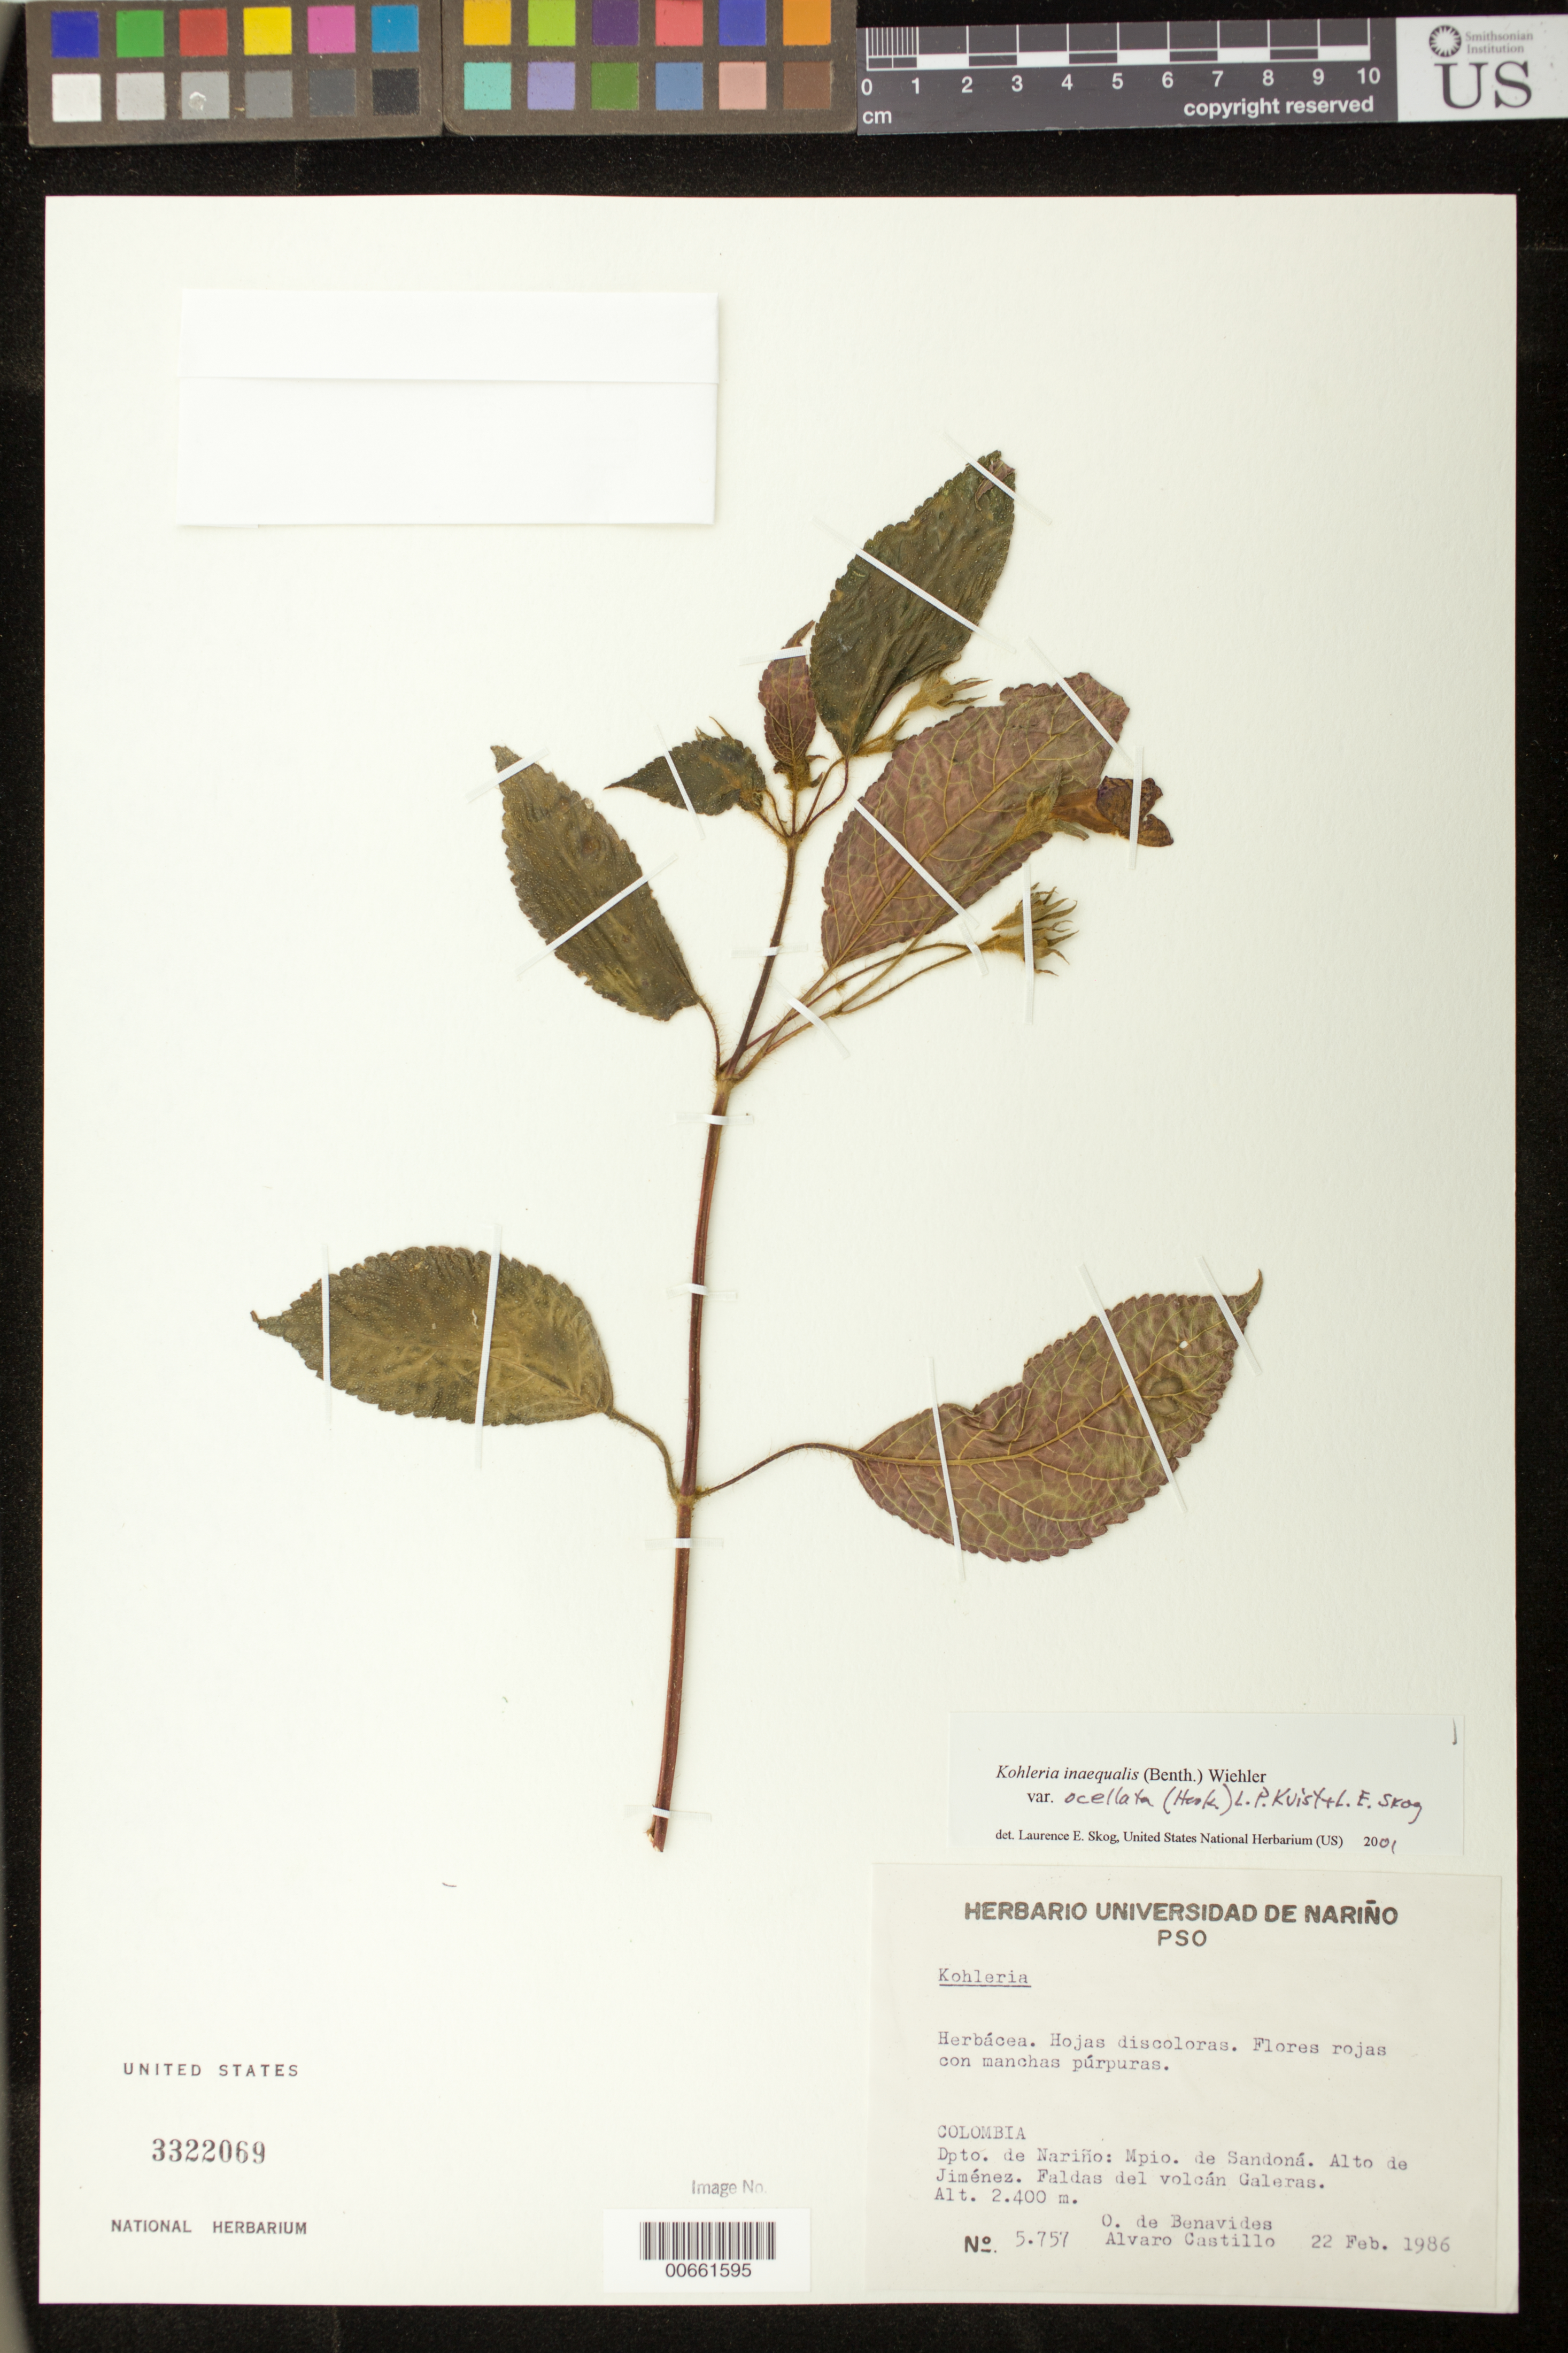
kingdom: Plantae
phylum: Tracheophyta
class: Magnoliopsida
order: Lamiales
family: Gesneriaceae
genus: Kohleria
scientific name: Kohleria inaequalis var. ocellata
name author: (Hook.) L.P. Kvist & L.E. Skog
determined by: Skog, Laurence E.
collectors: Olga S. de Benavides & A. Castillo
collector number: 5757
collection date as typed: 22 Feb 1986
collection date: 1986-02-22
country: Colombia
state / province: Nariño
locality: Mpio. de Sandoná, Alto de Jiménez, Faldas del volcán Galeras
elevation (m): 2400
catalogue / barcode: US 3322069